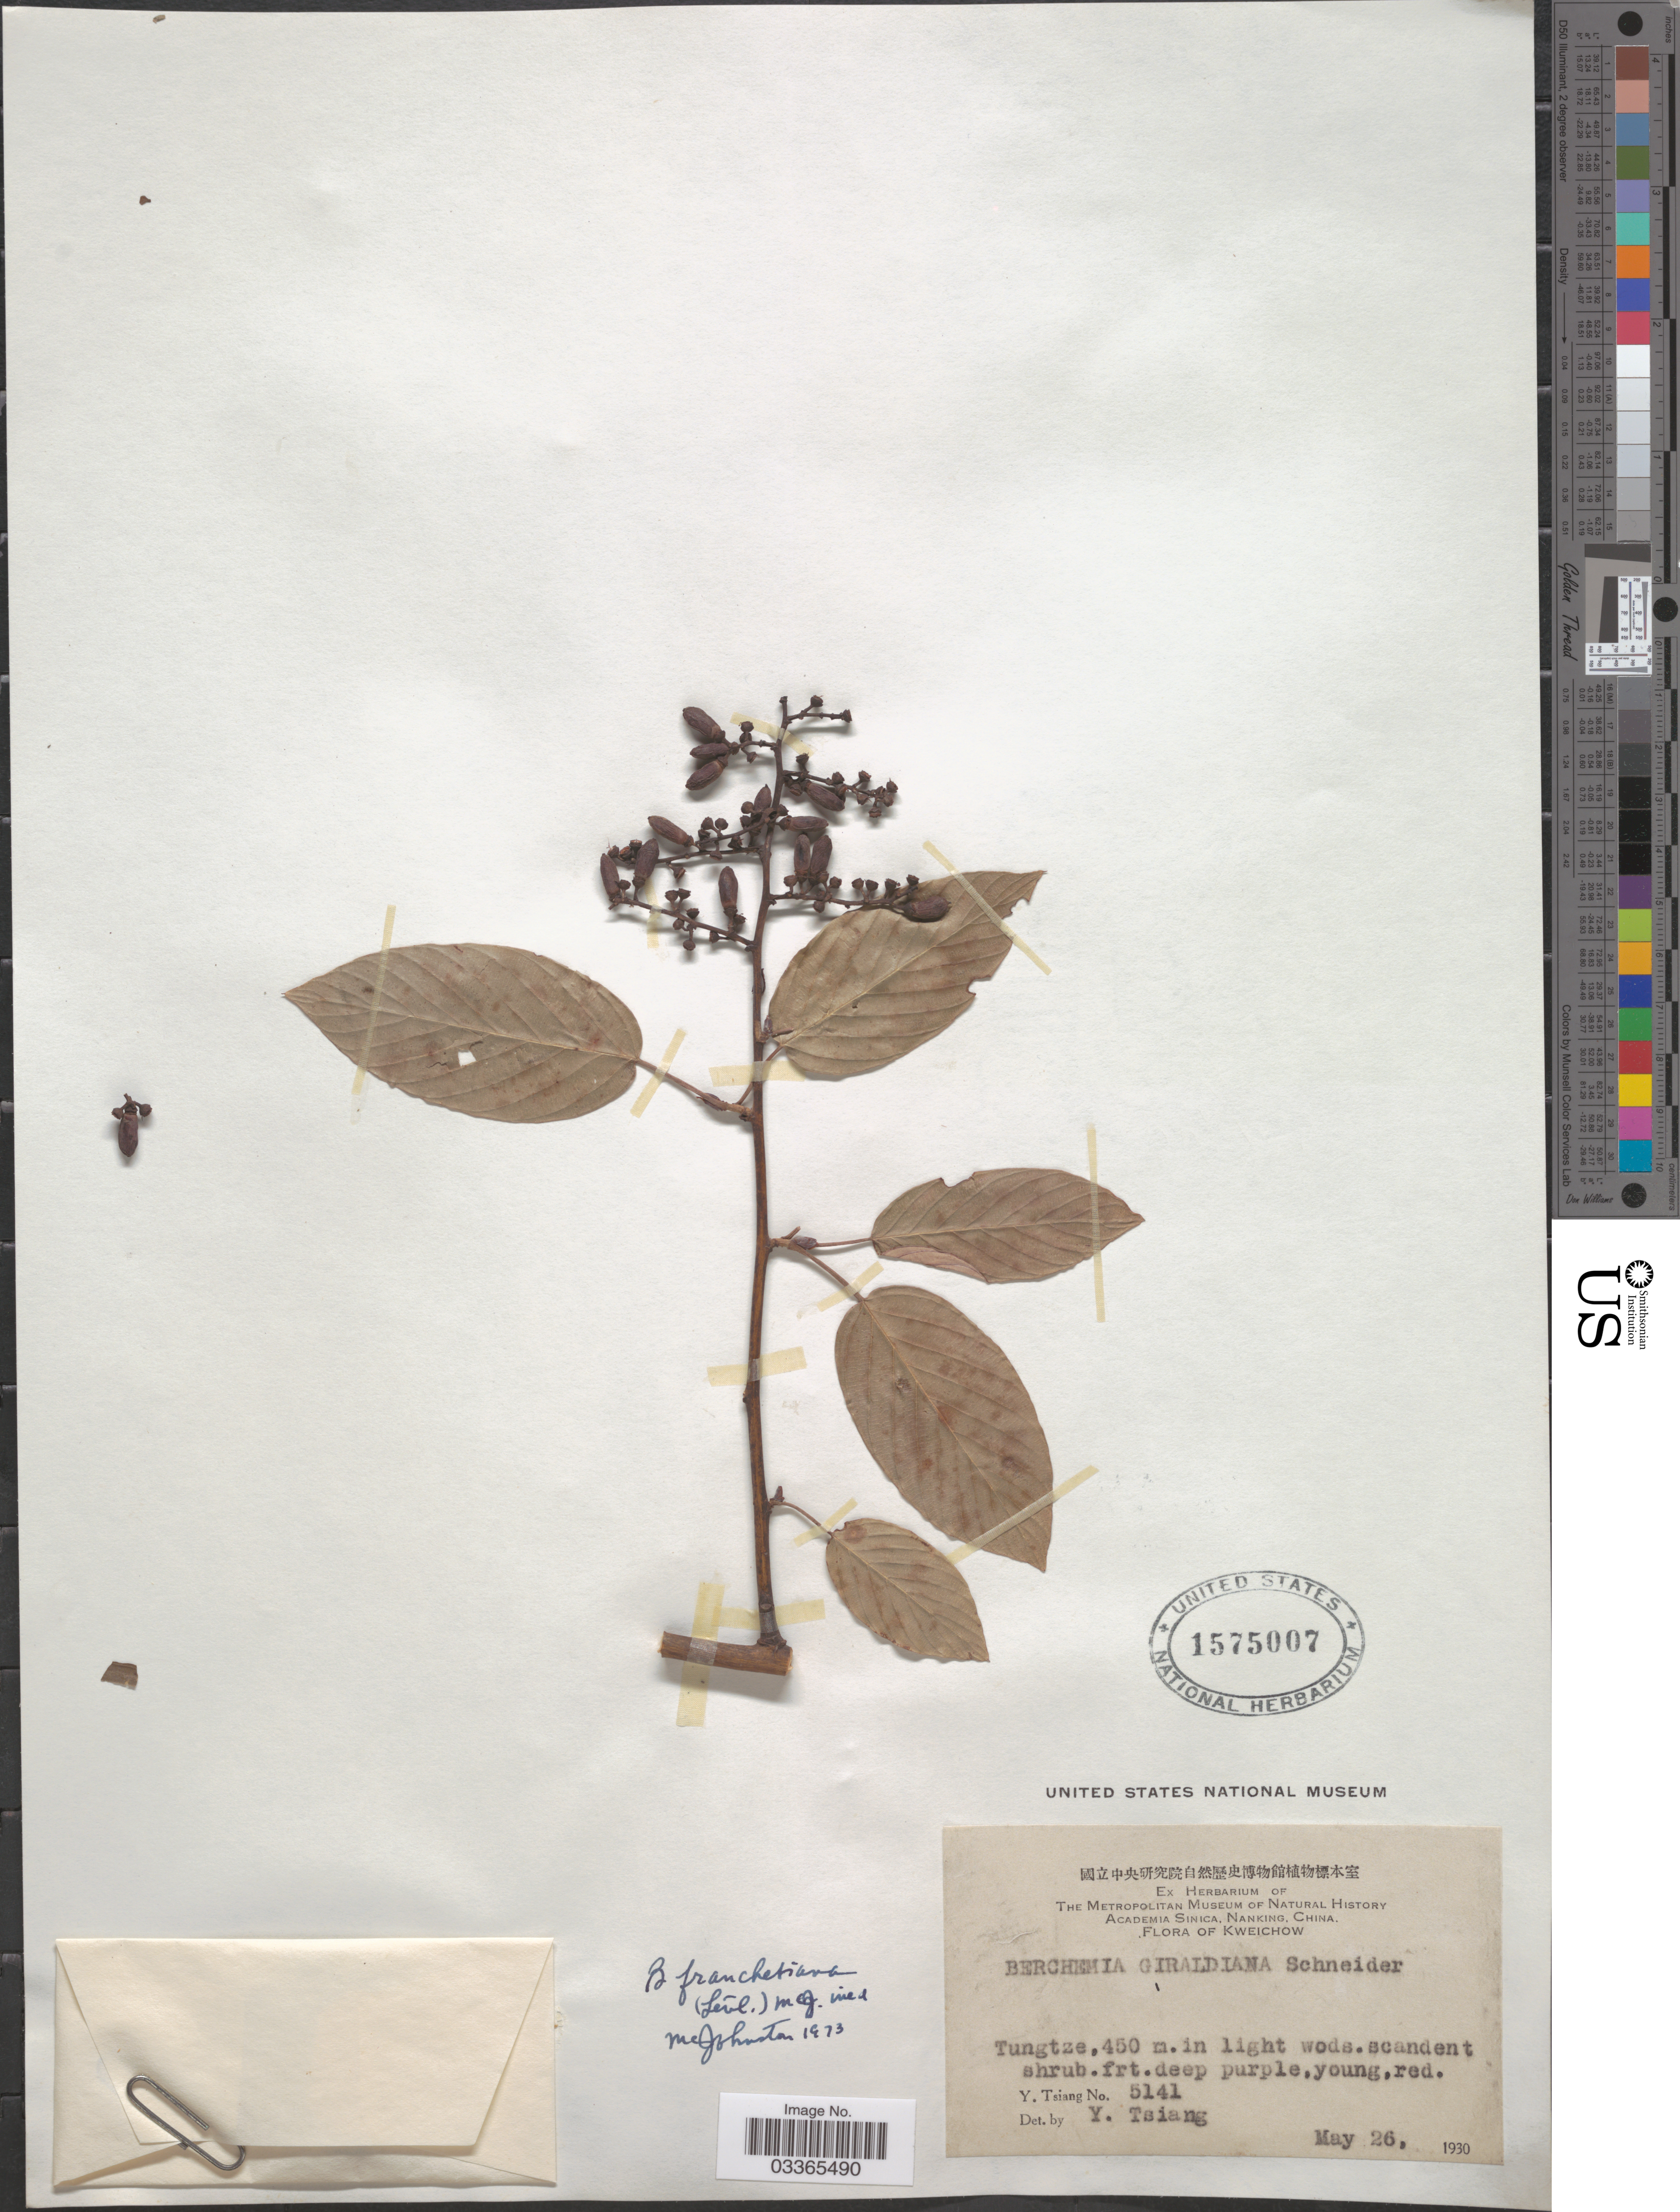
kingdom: Plantae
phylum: Tracheophyta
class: Magnoliopsida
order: Rosales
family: Rhamnaceae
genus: Berchemia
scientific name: Berchemia franchetiana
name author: (H. Lév.) H.H. Pham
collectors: Y. Tsiang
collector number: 5141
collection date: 1930-05-26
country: China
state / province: Guizhou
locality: Kweichow. Tungtze.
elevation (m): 450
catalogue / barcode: US 1575007